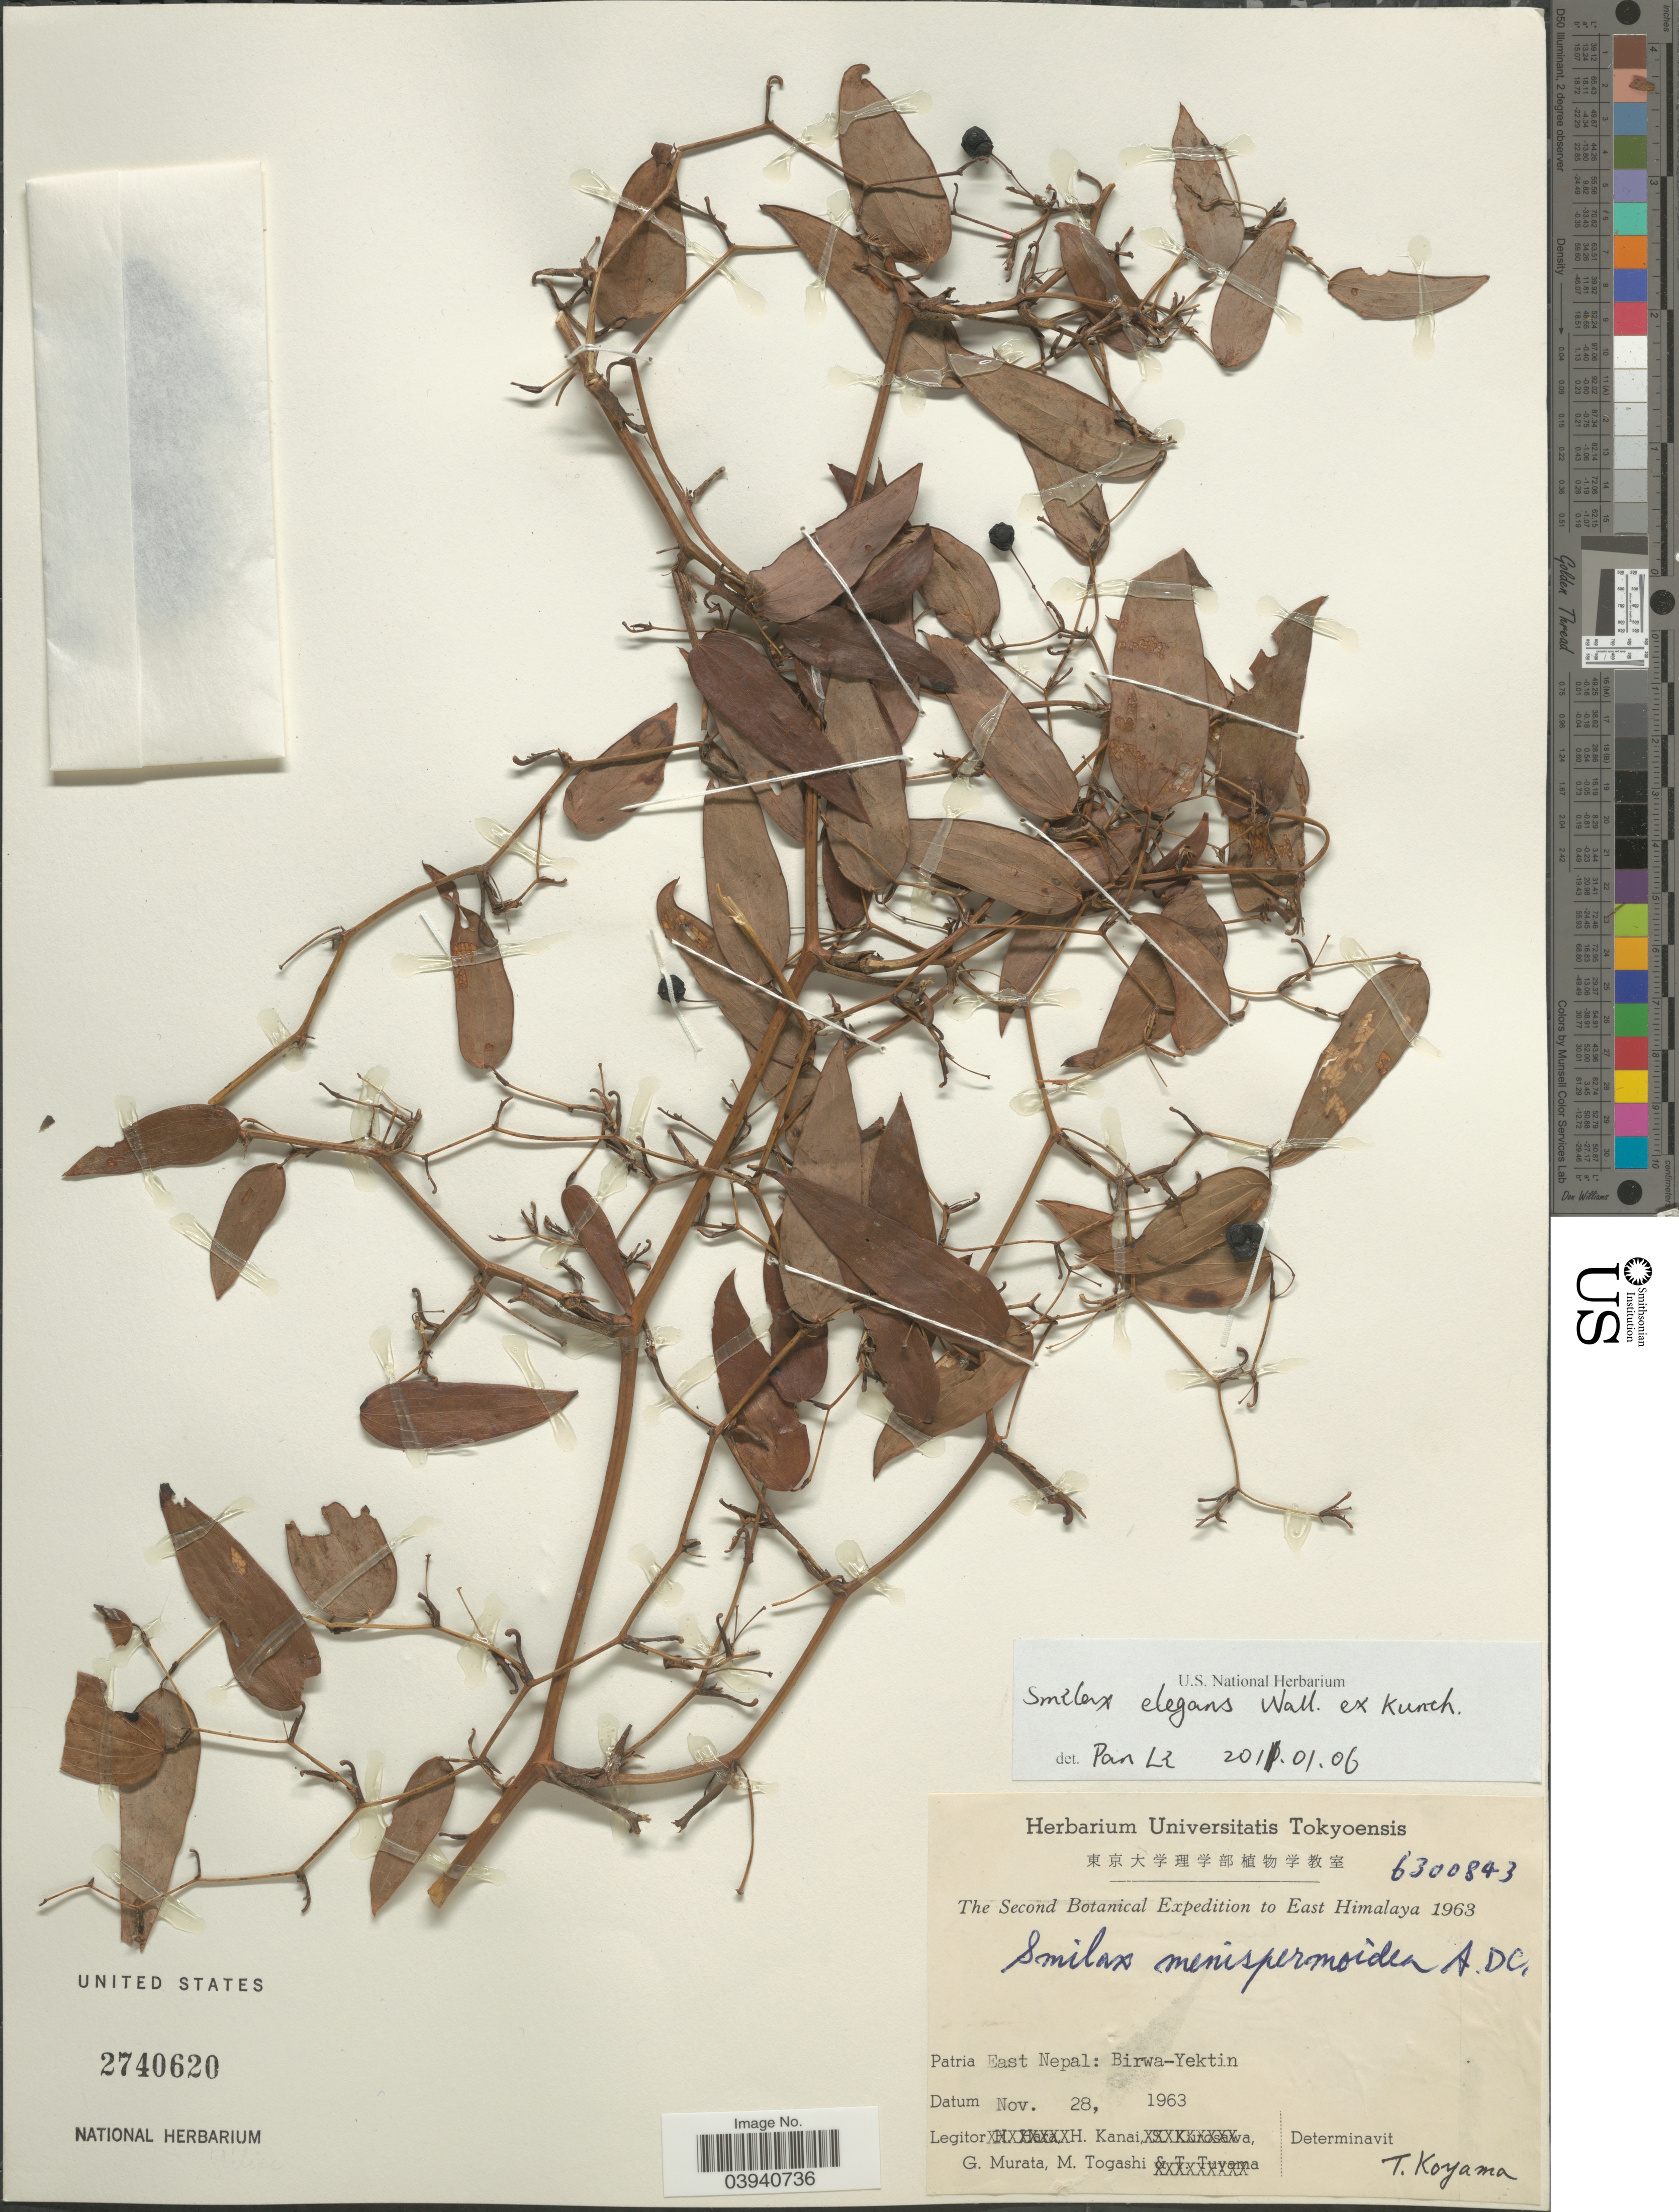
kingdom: Plantae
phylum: Tracheophyta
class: Liliopsida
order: Liliales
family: Smilacaceae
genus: Smilax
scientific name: Smilax elegans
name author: Wall. ex Kunth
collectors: H. Kanai, G. Murata & M. Togashi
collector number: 6300843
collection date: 1963-11-28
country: Japan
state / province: Tokyo, Federal City of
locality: East Himalaya. East Nepal: Birwa-Yektin.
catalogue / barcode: US 2740620